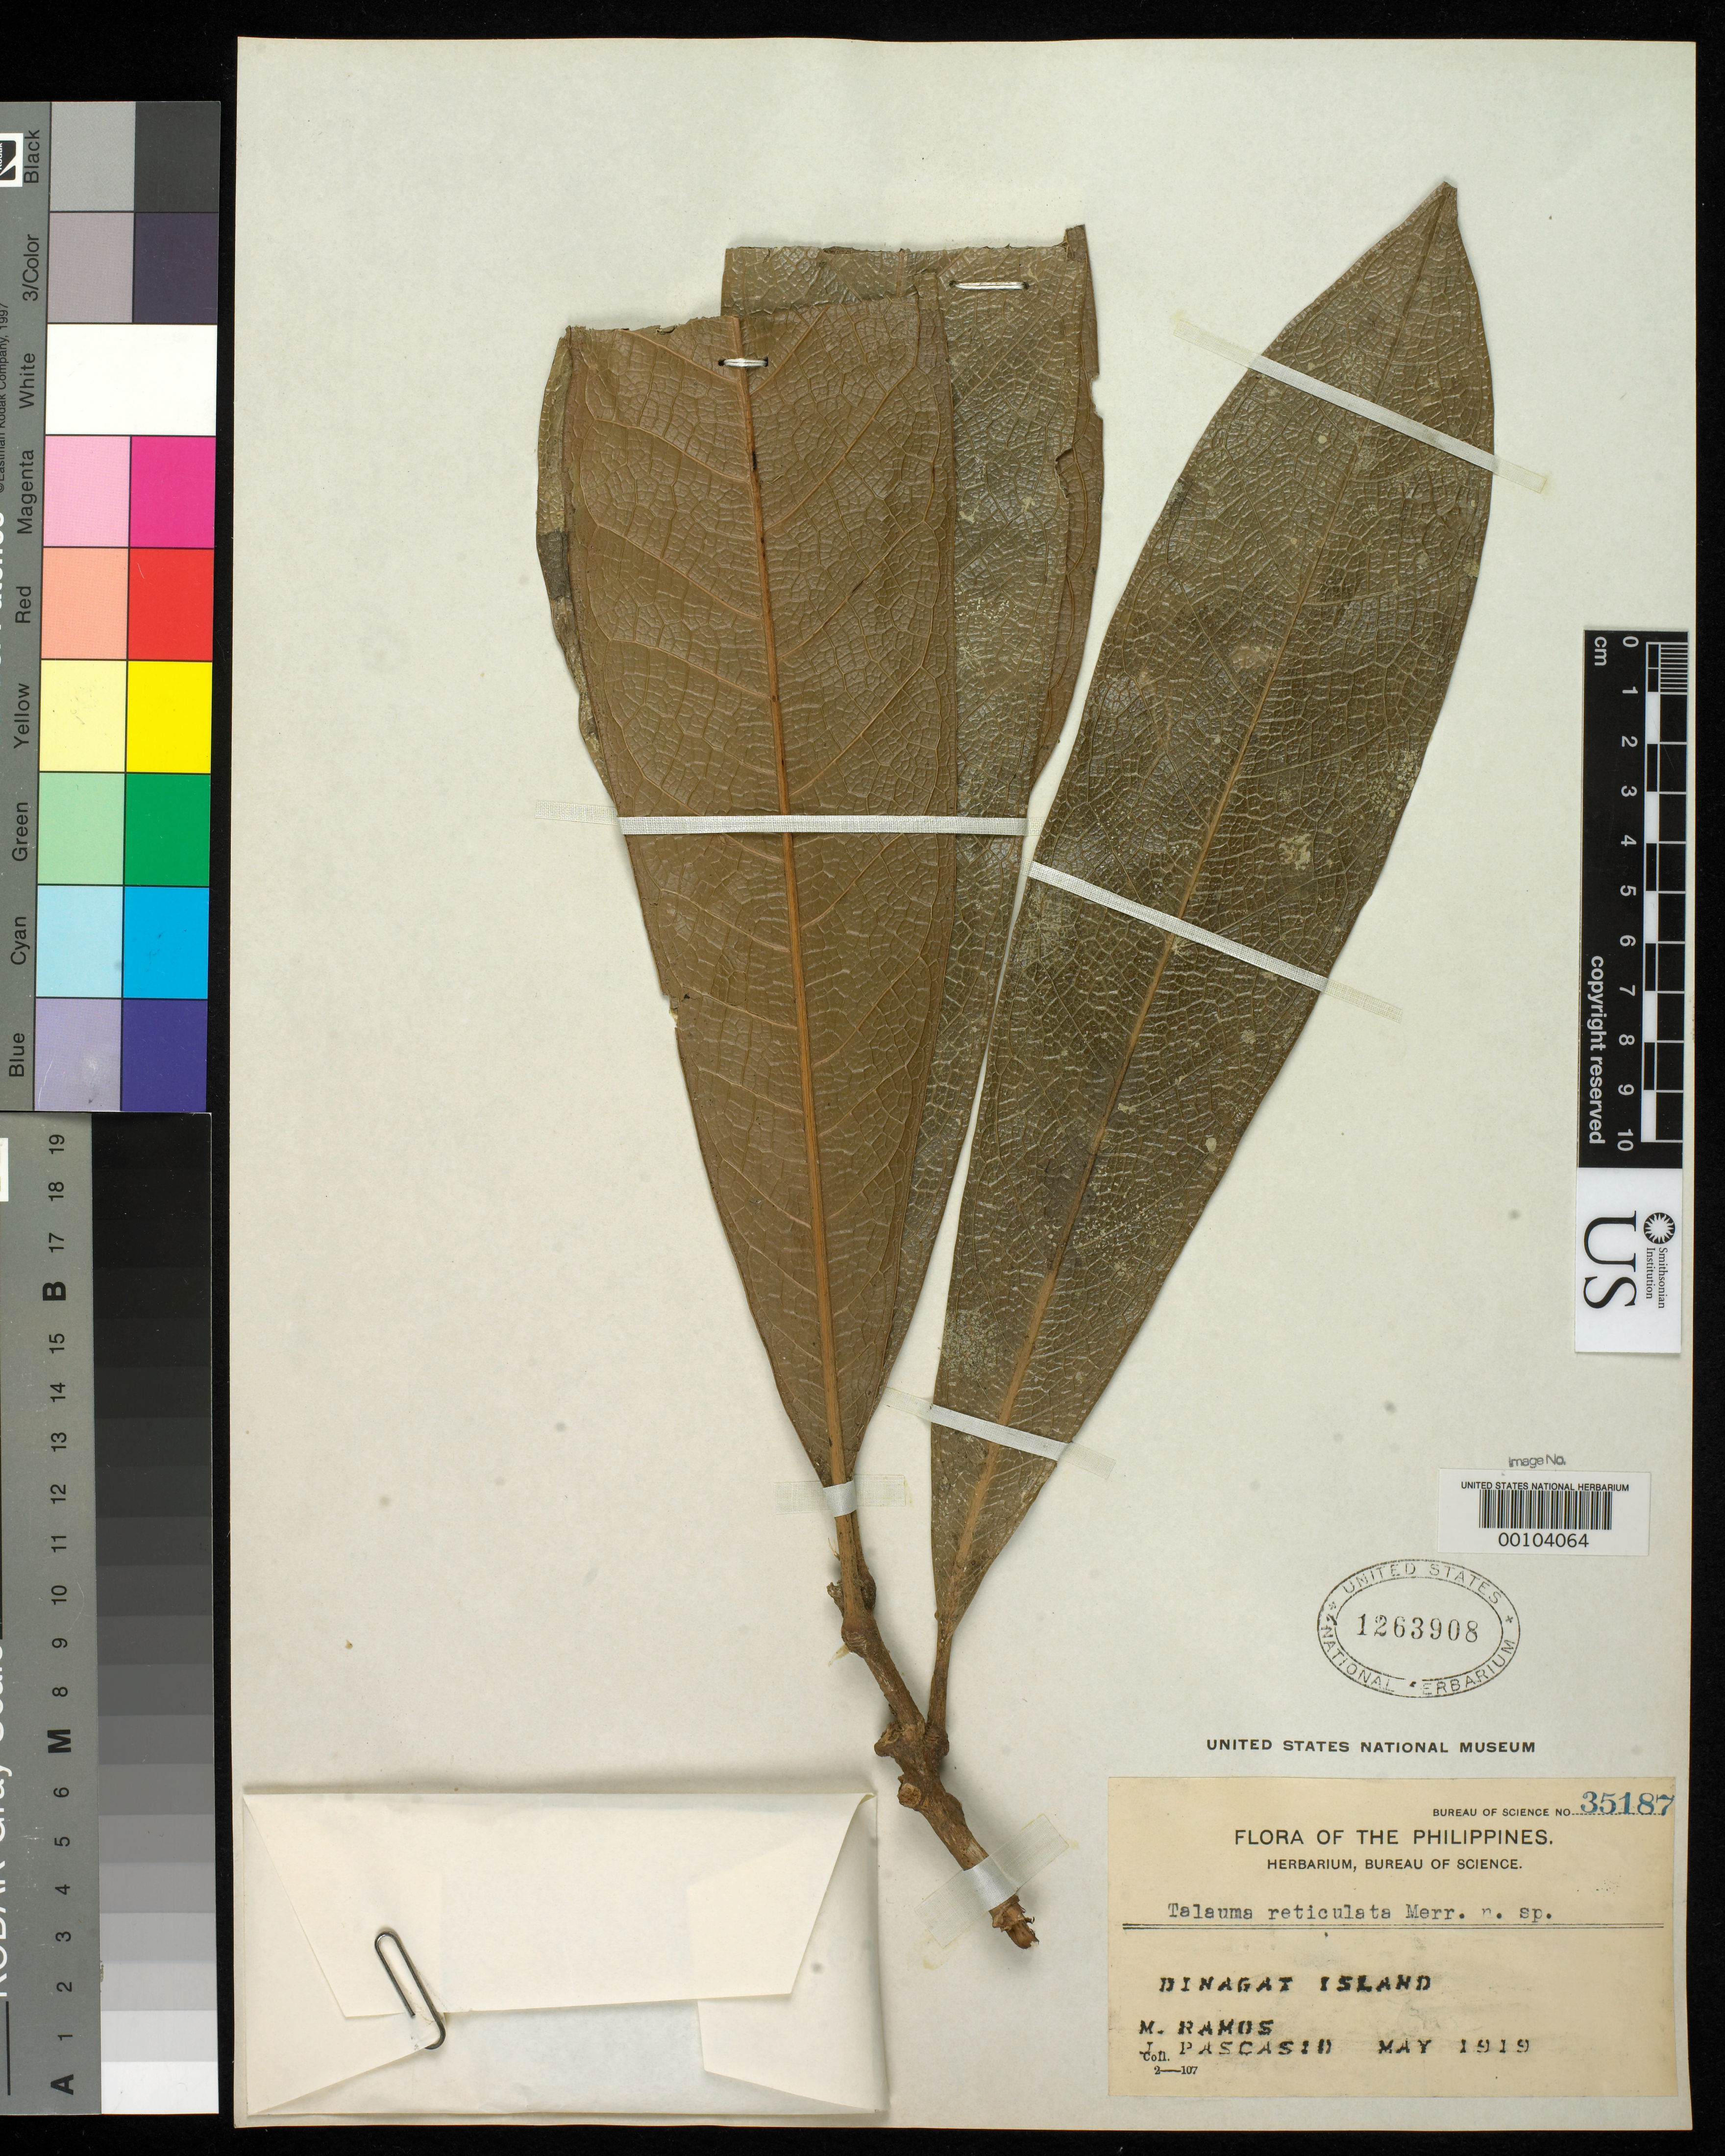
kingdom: Plantae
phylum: Tracheophyta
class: Magnoliopsida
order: Magnoliales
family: Magnoliaceae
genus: Talauma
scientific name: Talauma reticulata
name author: Merr.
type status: Isotype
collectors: M. Ramos & J. Pascasio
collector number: Bur. Sci. 35187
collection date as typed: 12 May 1919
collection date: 1919-05-12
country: Philippines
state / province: Caraga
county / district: Surigao del Norte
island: Pinagat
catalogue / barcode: US 1263908